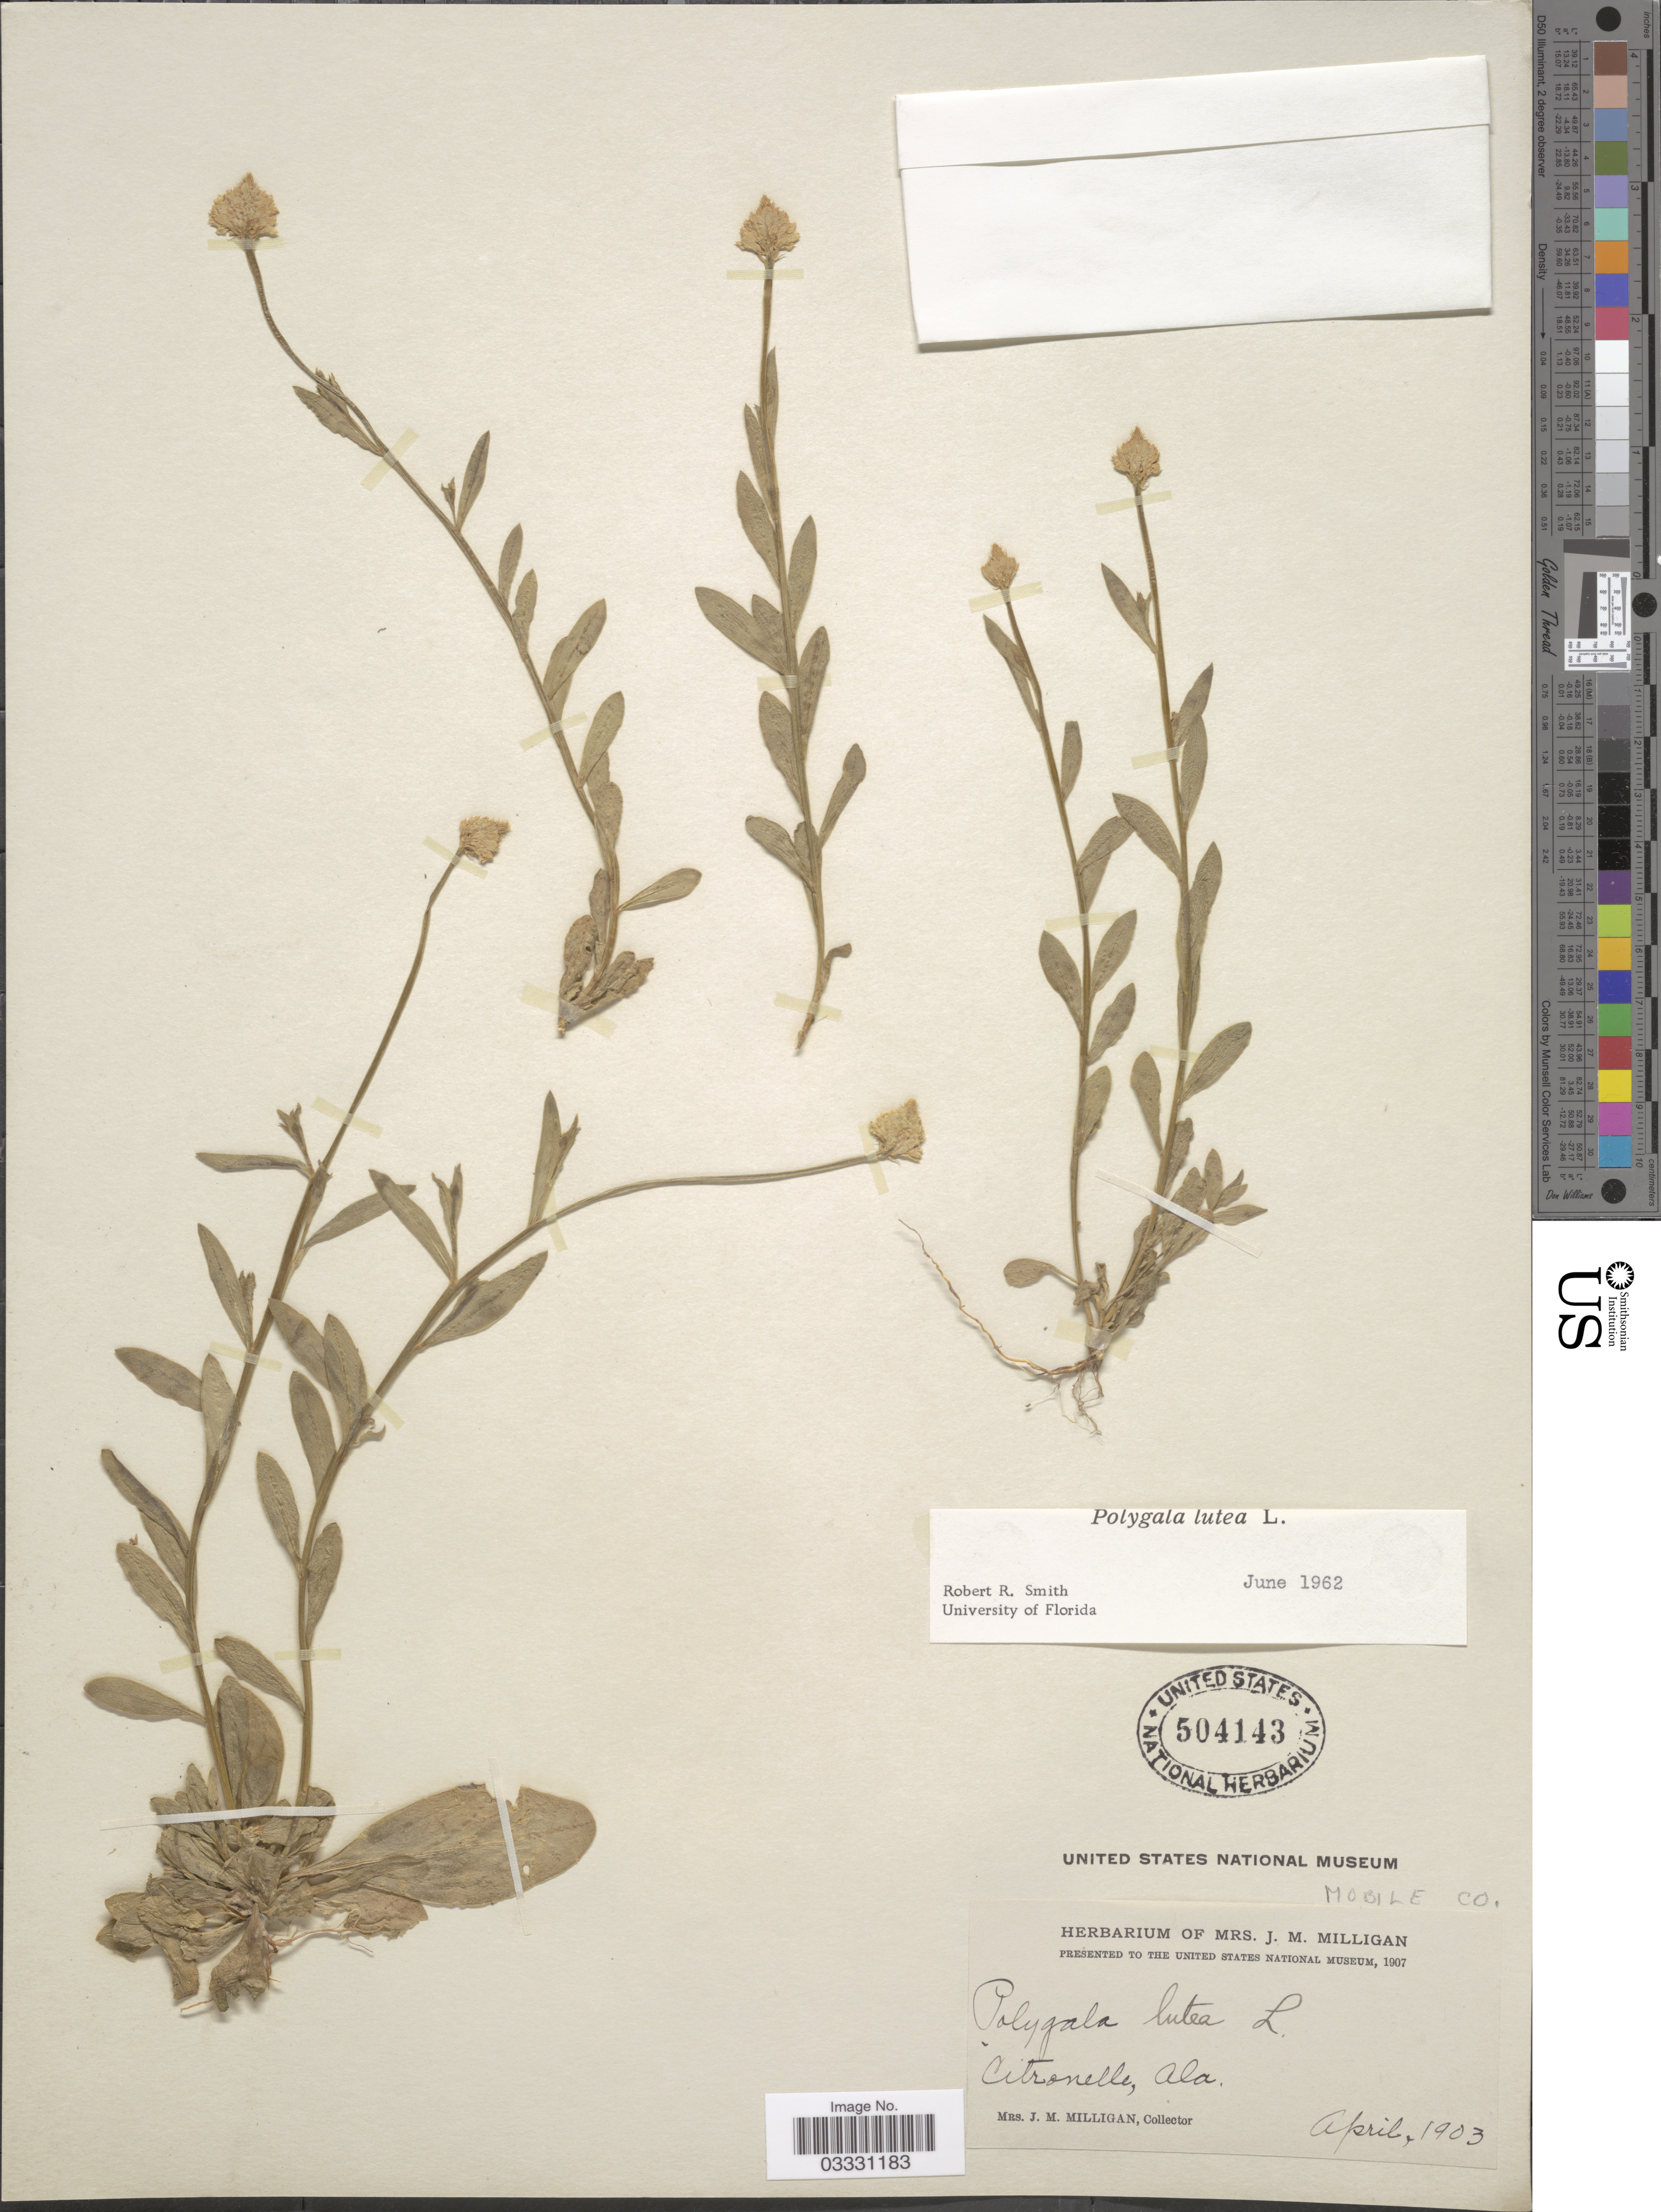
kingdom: Plantae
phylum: Tracheophyta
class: Magnoliopsida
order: Fabales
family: Polygalaceae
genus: Polygala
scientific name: Polygala lutea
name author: L.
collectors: J. Milligan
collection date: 1903-04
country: United States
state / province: Alabama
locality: Mobile Co. Citronelle.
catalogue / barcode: US 504143